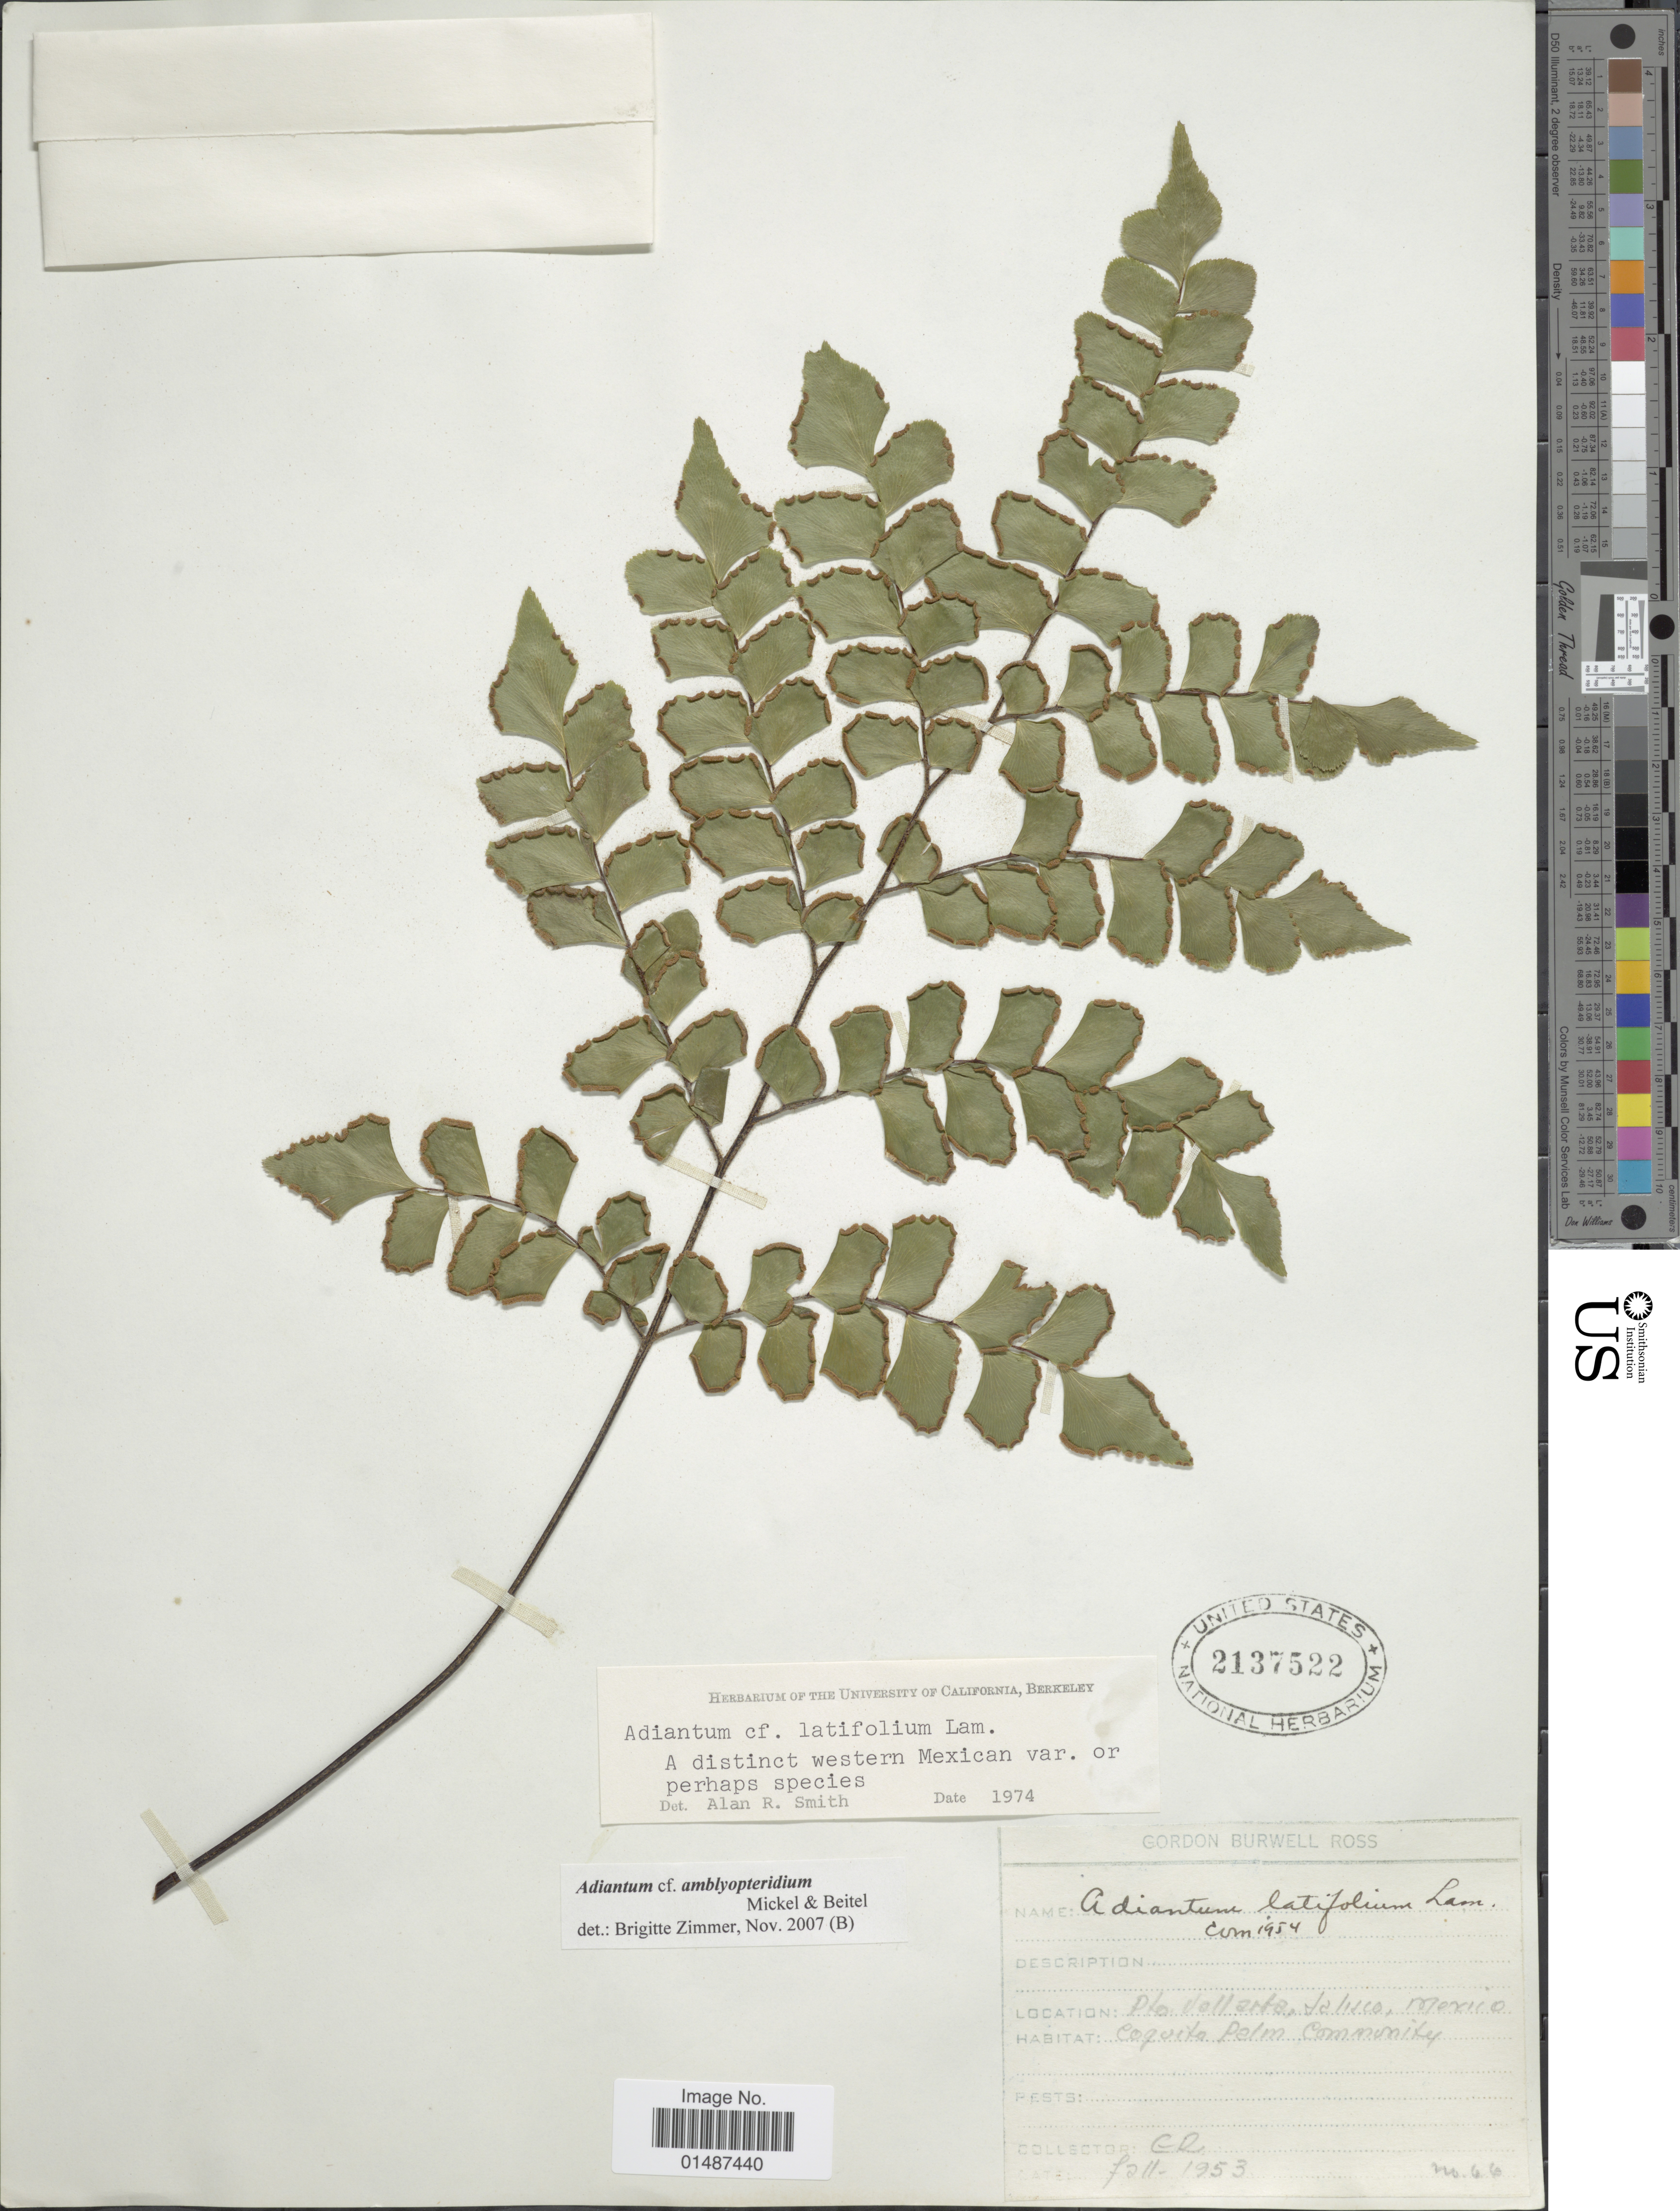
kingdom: Plantae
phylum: Tracheophyta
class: Polypodiopsida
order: Polypodiales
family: Pteridaceae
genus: Adiantum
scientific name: Adiantum amblyopteridium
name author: Mickel & Beitel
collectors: G. B. Ross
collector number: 66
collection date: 1953-02-11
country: Mexico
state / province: Jalisco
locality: Pto. Vallarta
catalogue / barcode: US 2137522